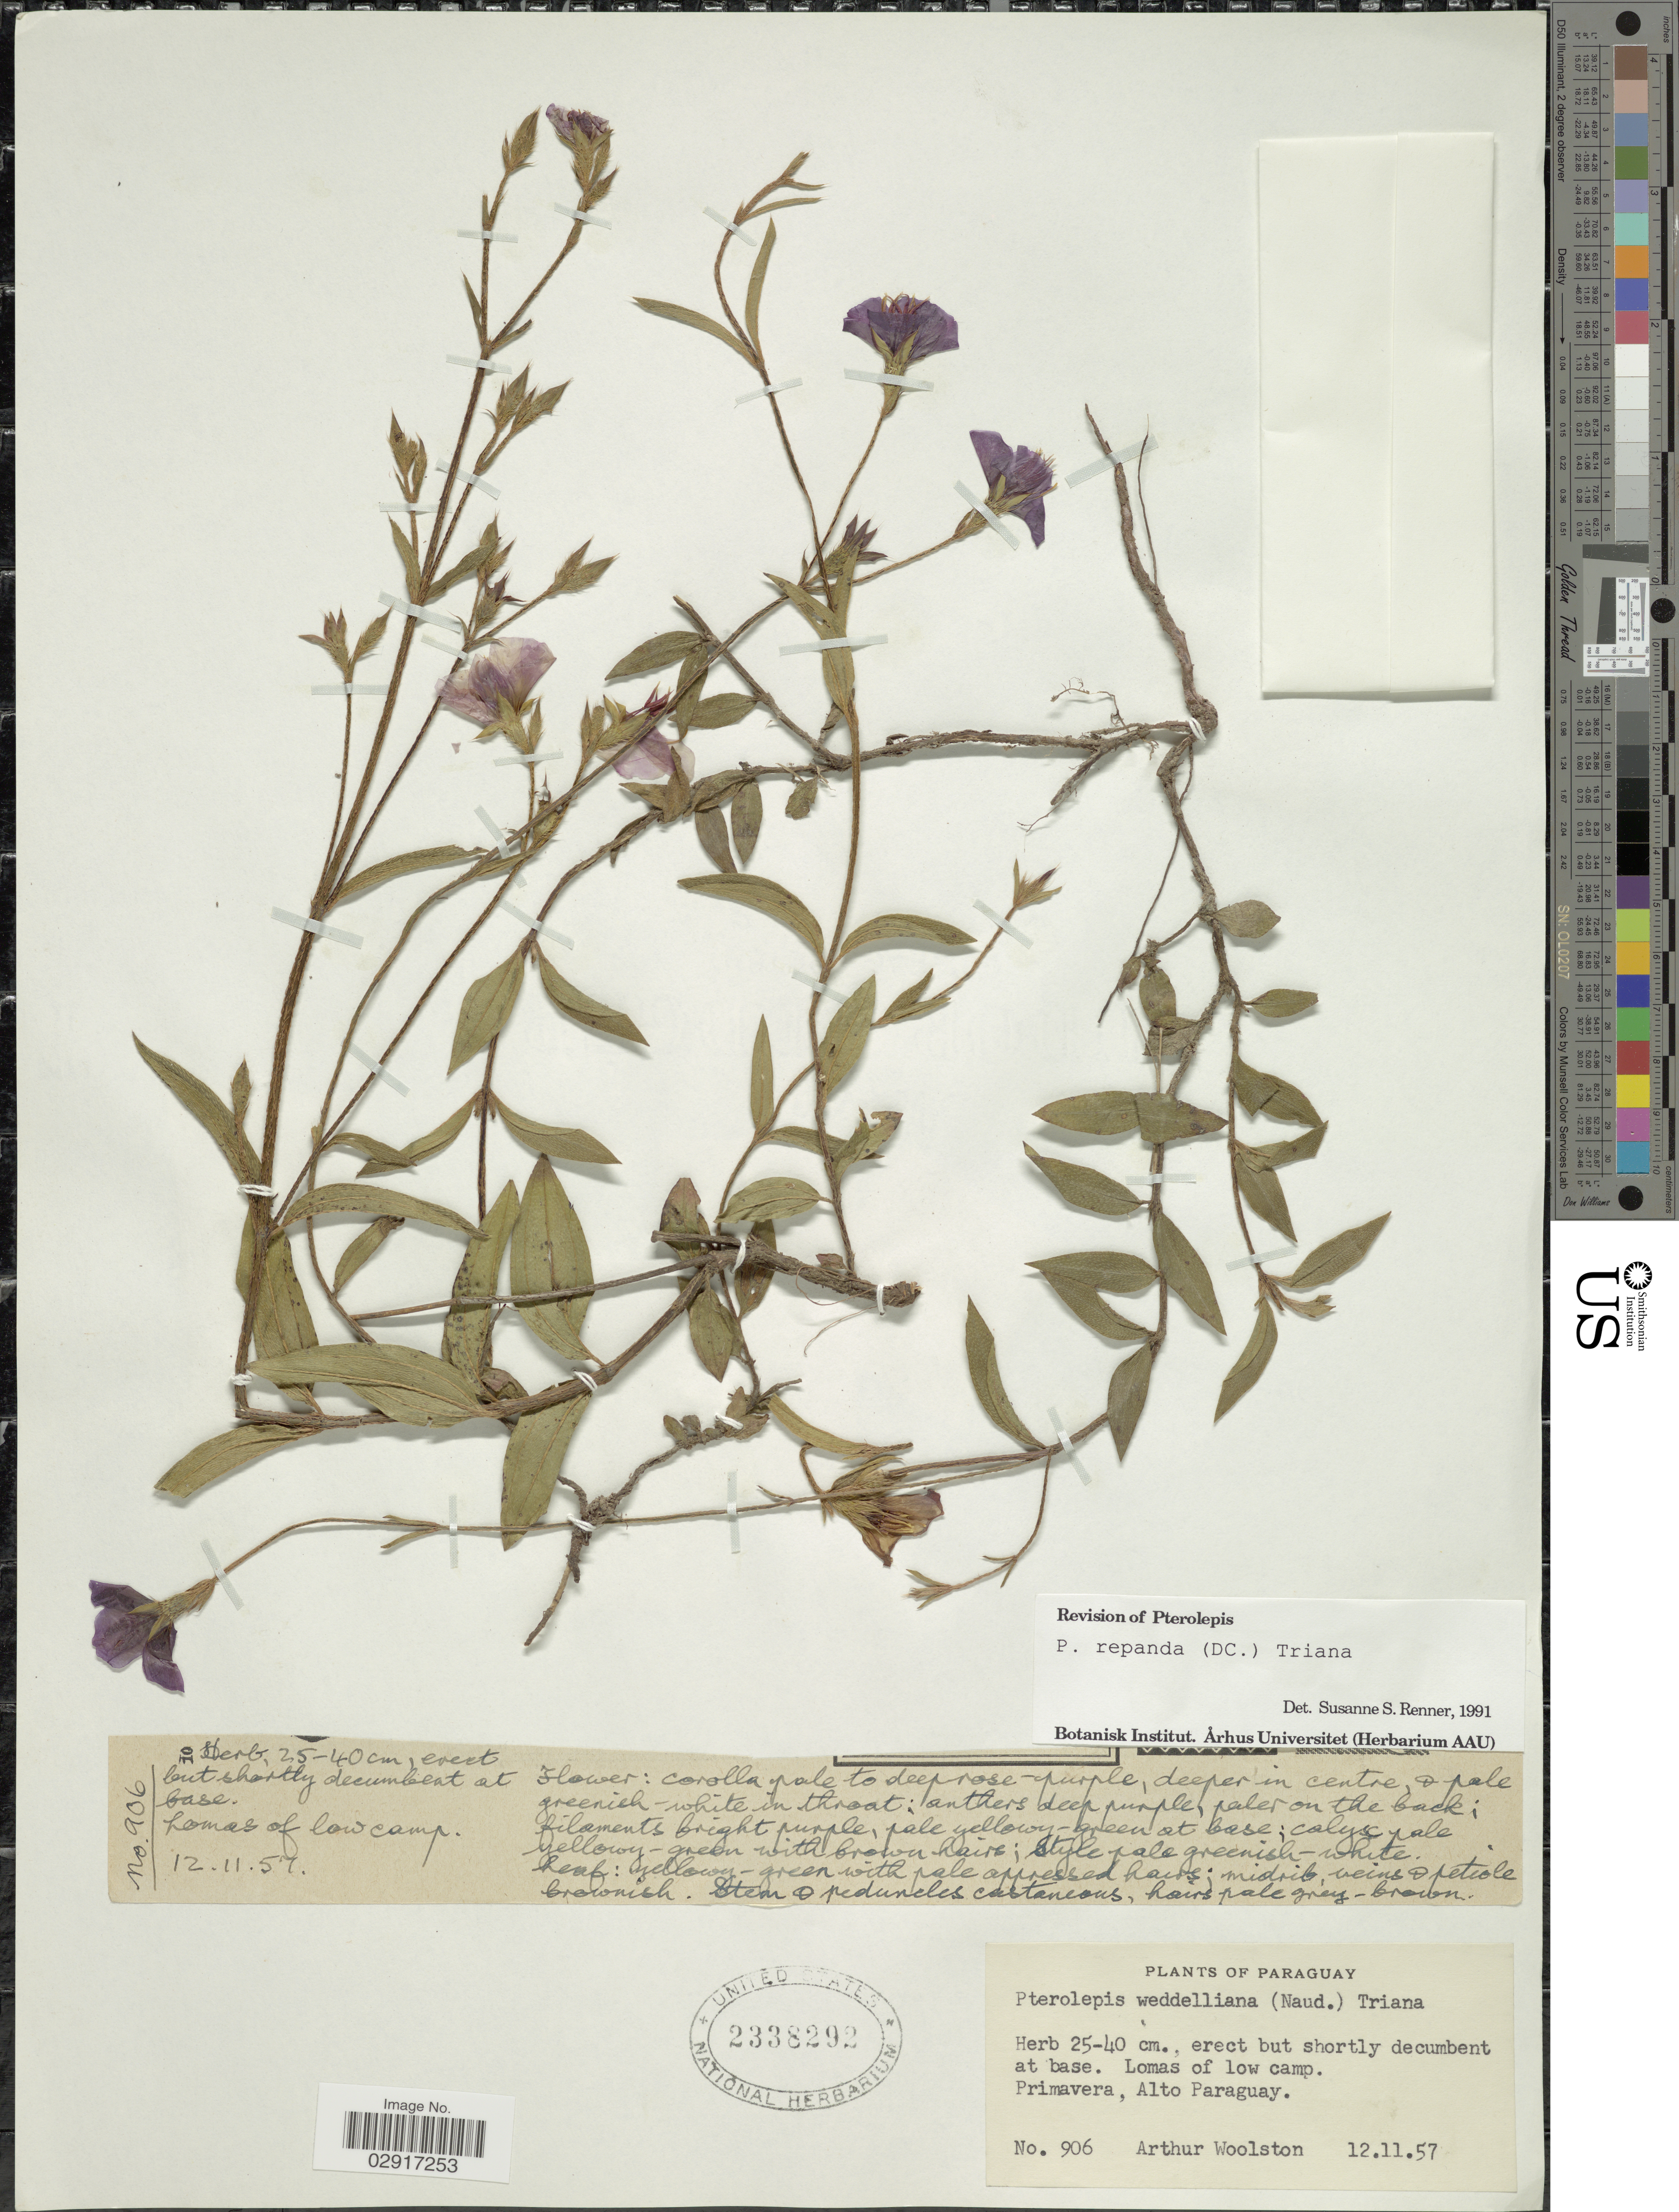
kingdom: Plantae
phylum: Tracheophyta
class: Magnoliopsida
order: Myrtales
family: Melastomataceae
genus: Pterolepis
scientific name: Pterolepis repanda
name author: (DC.) Triana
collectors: A. L. Woolston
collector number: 906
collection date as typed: Transcribed d/m/y: 12/11/57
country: Paraguay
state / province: Alto Paraguay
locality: Primavera.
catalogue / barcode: US 2338292